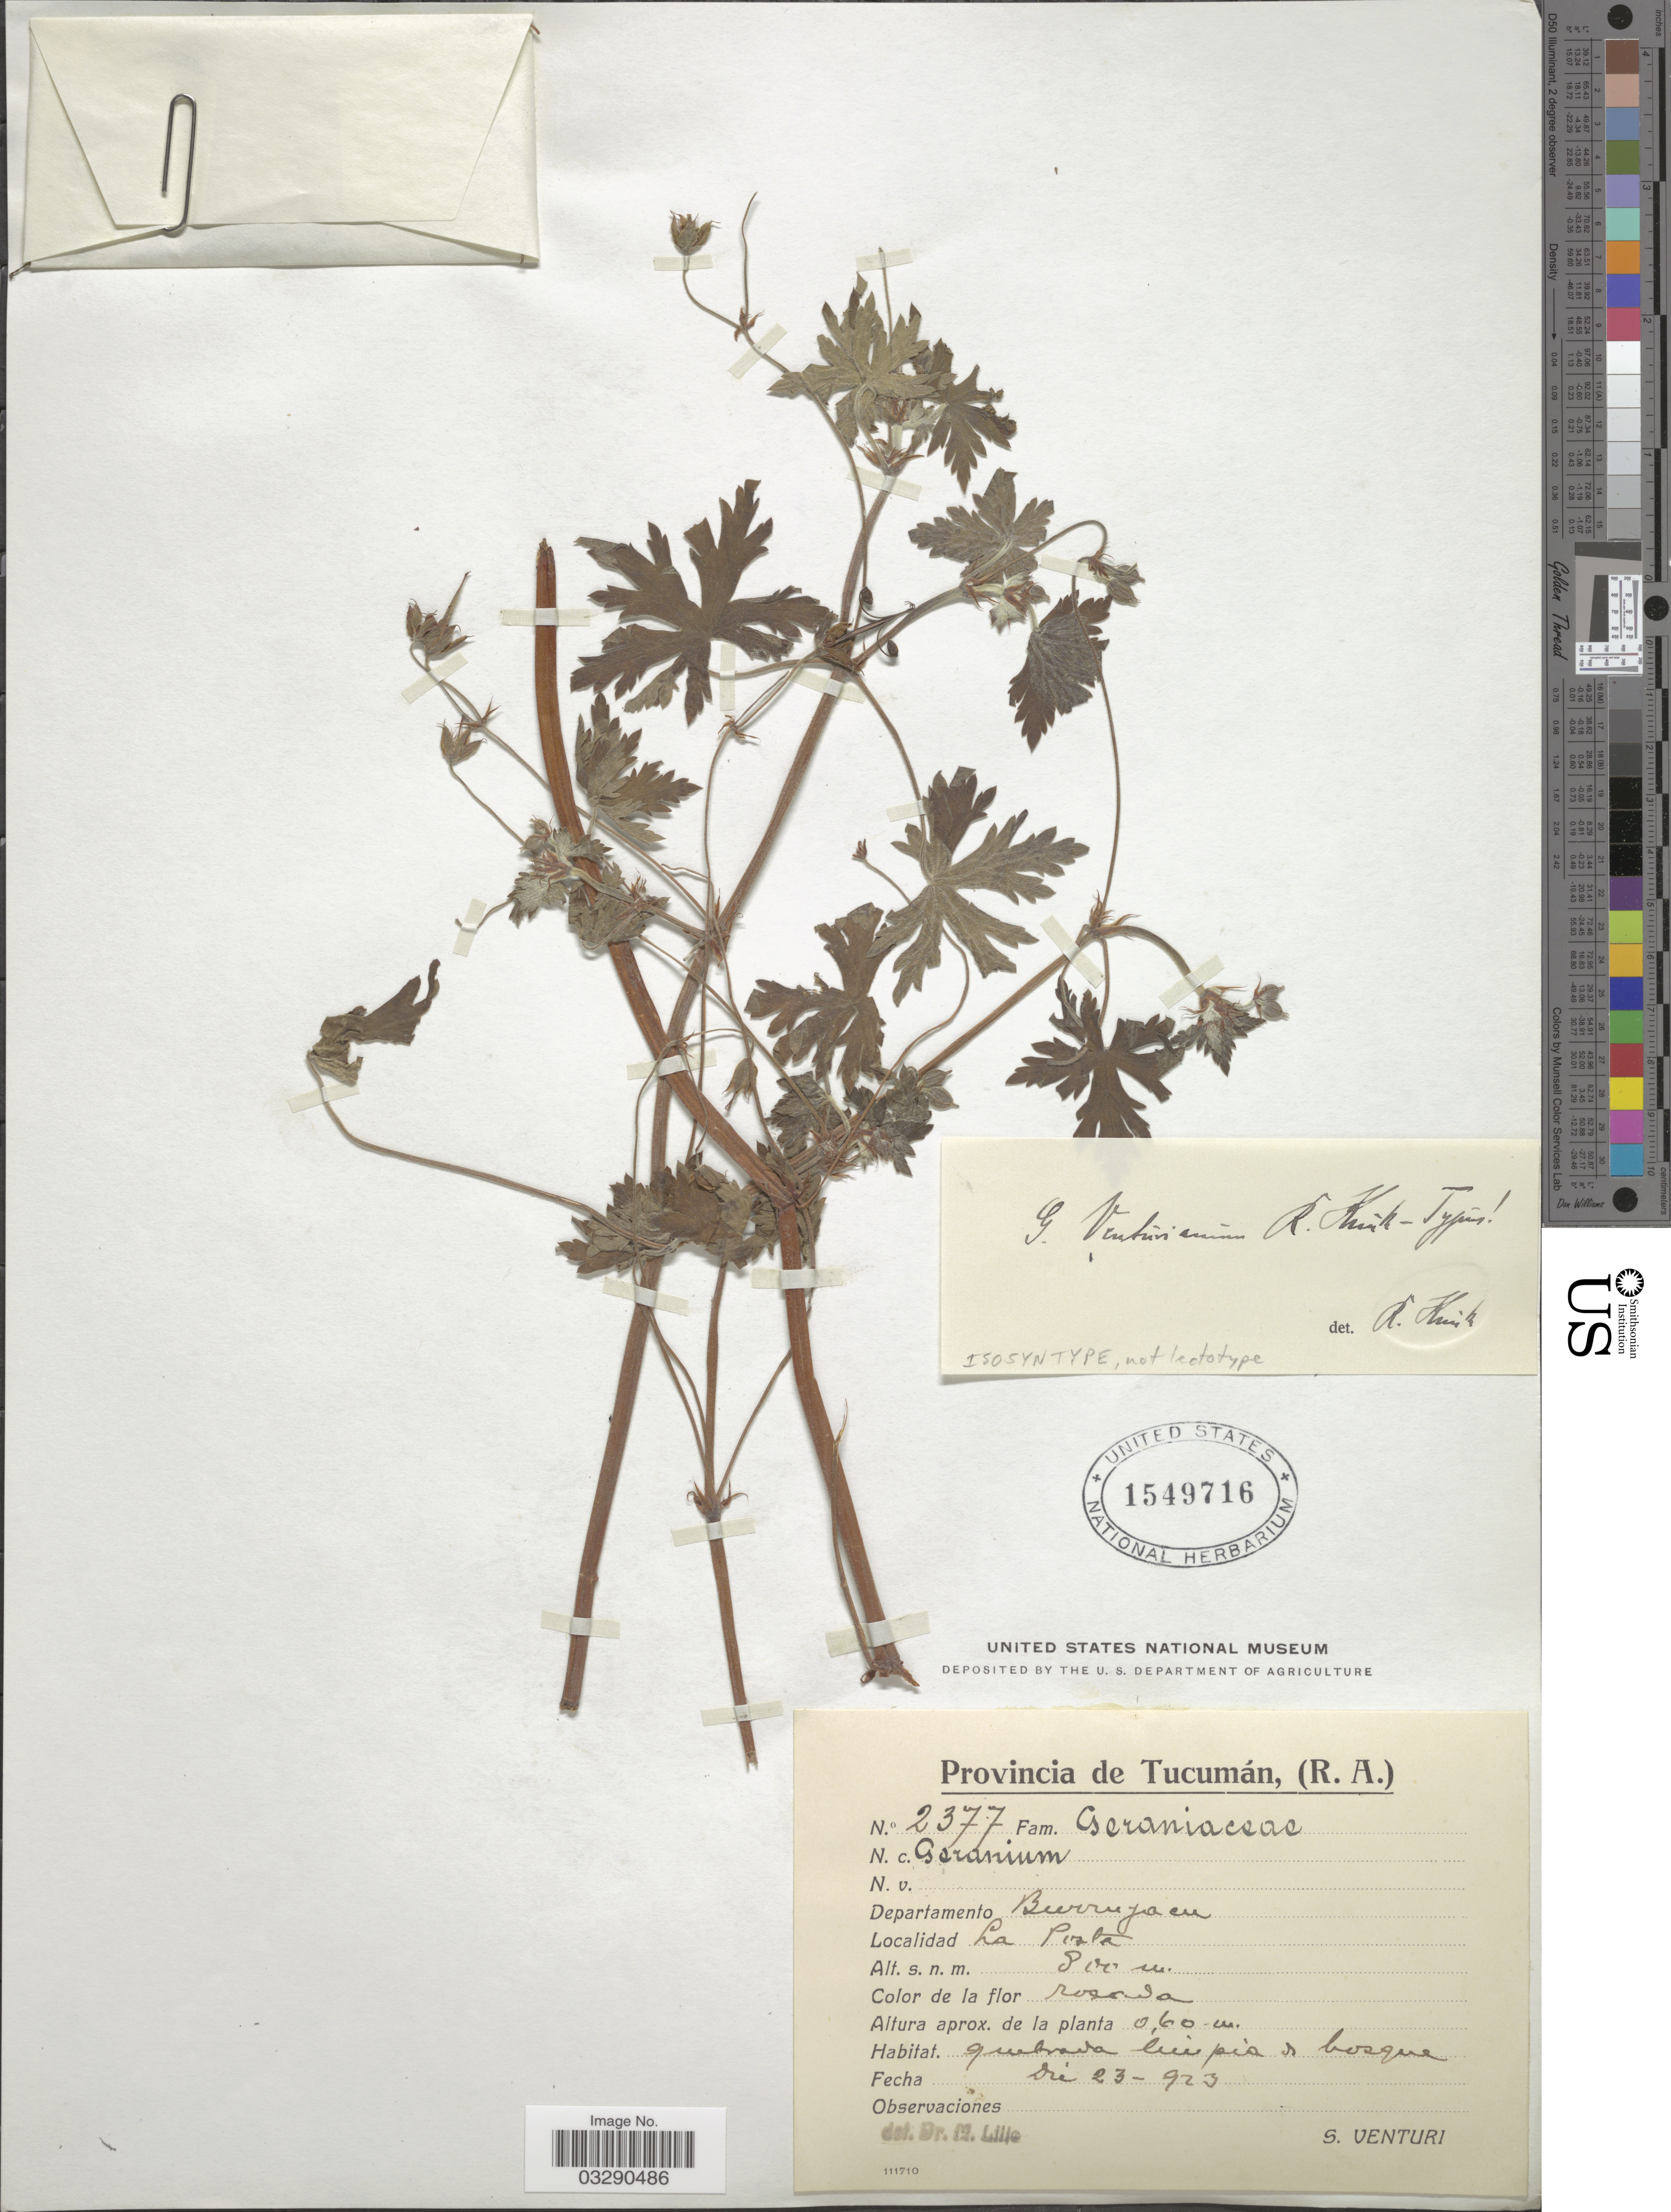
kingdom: Plantae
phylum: Tracheophyta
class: Magnoliopsida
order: Geraniales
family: Geraniaceae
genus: Geranium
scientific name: Geranium venturianum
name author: R. Knuth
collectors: S. Venturi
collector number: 2377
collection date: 1923-12-23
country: Argentina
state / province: Tucuman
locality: Departamento Burruyacu. La Posta.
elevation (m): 800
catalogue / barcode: US 1549716